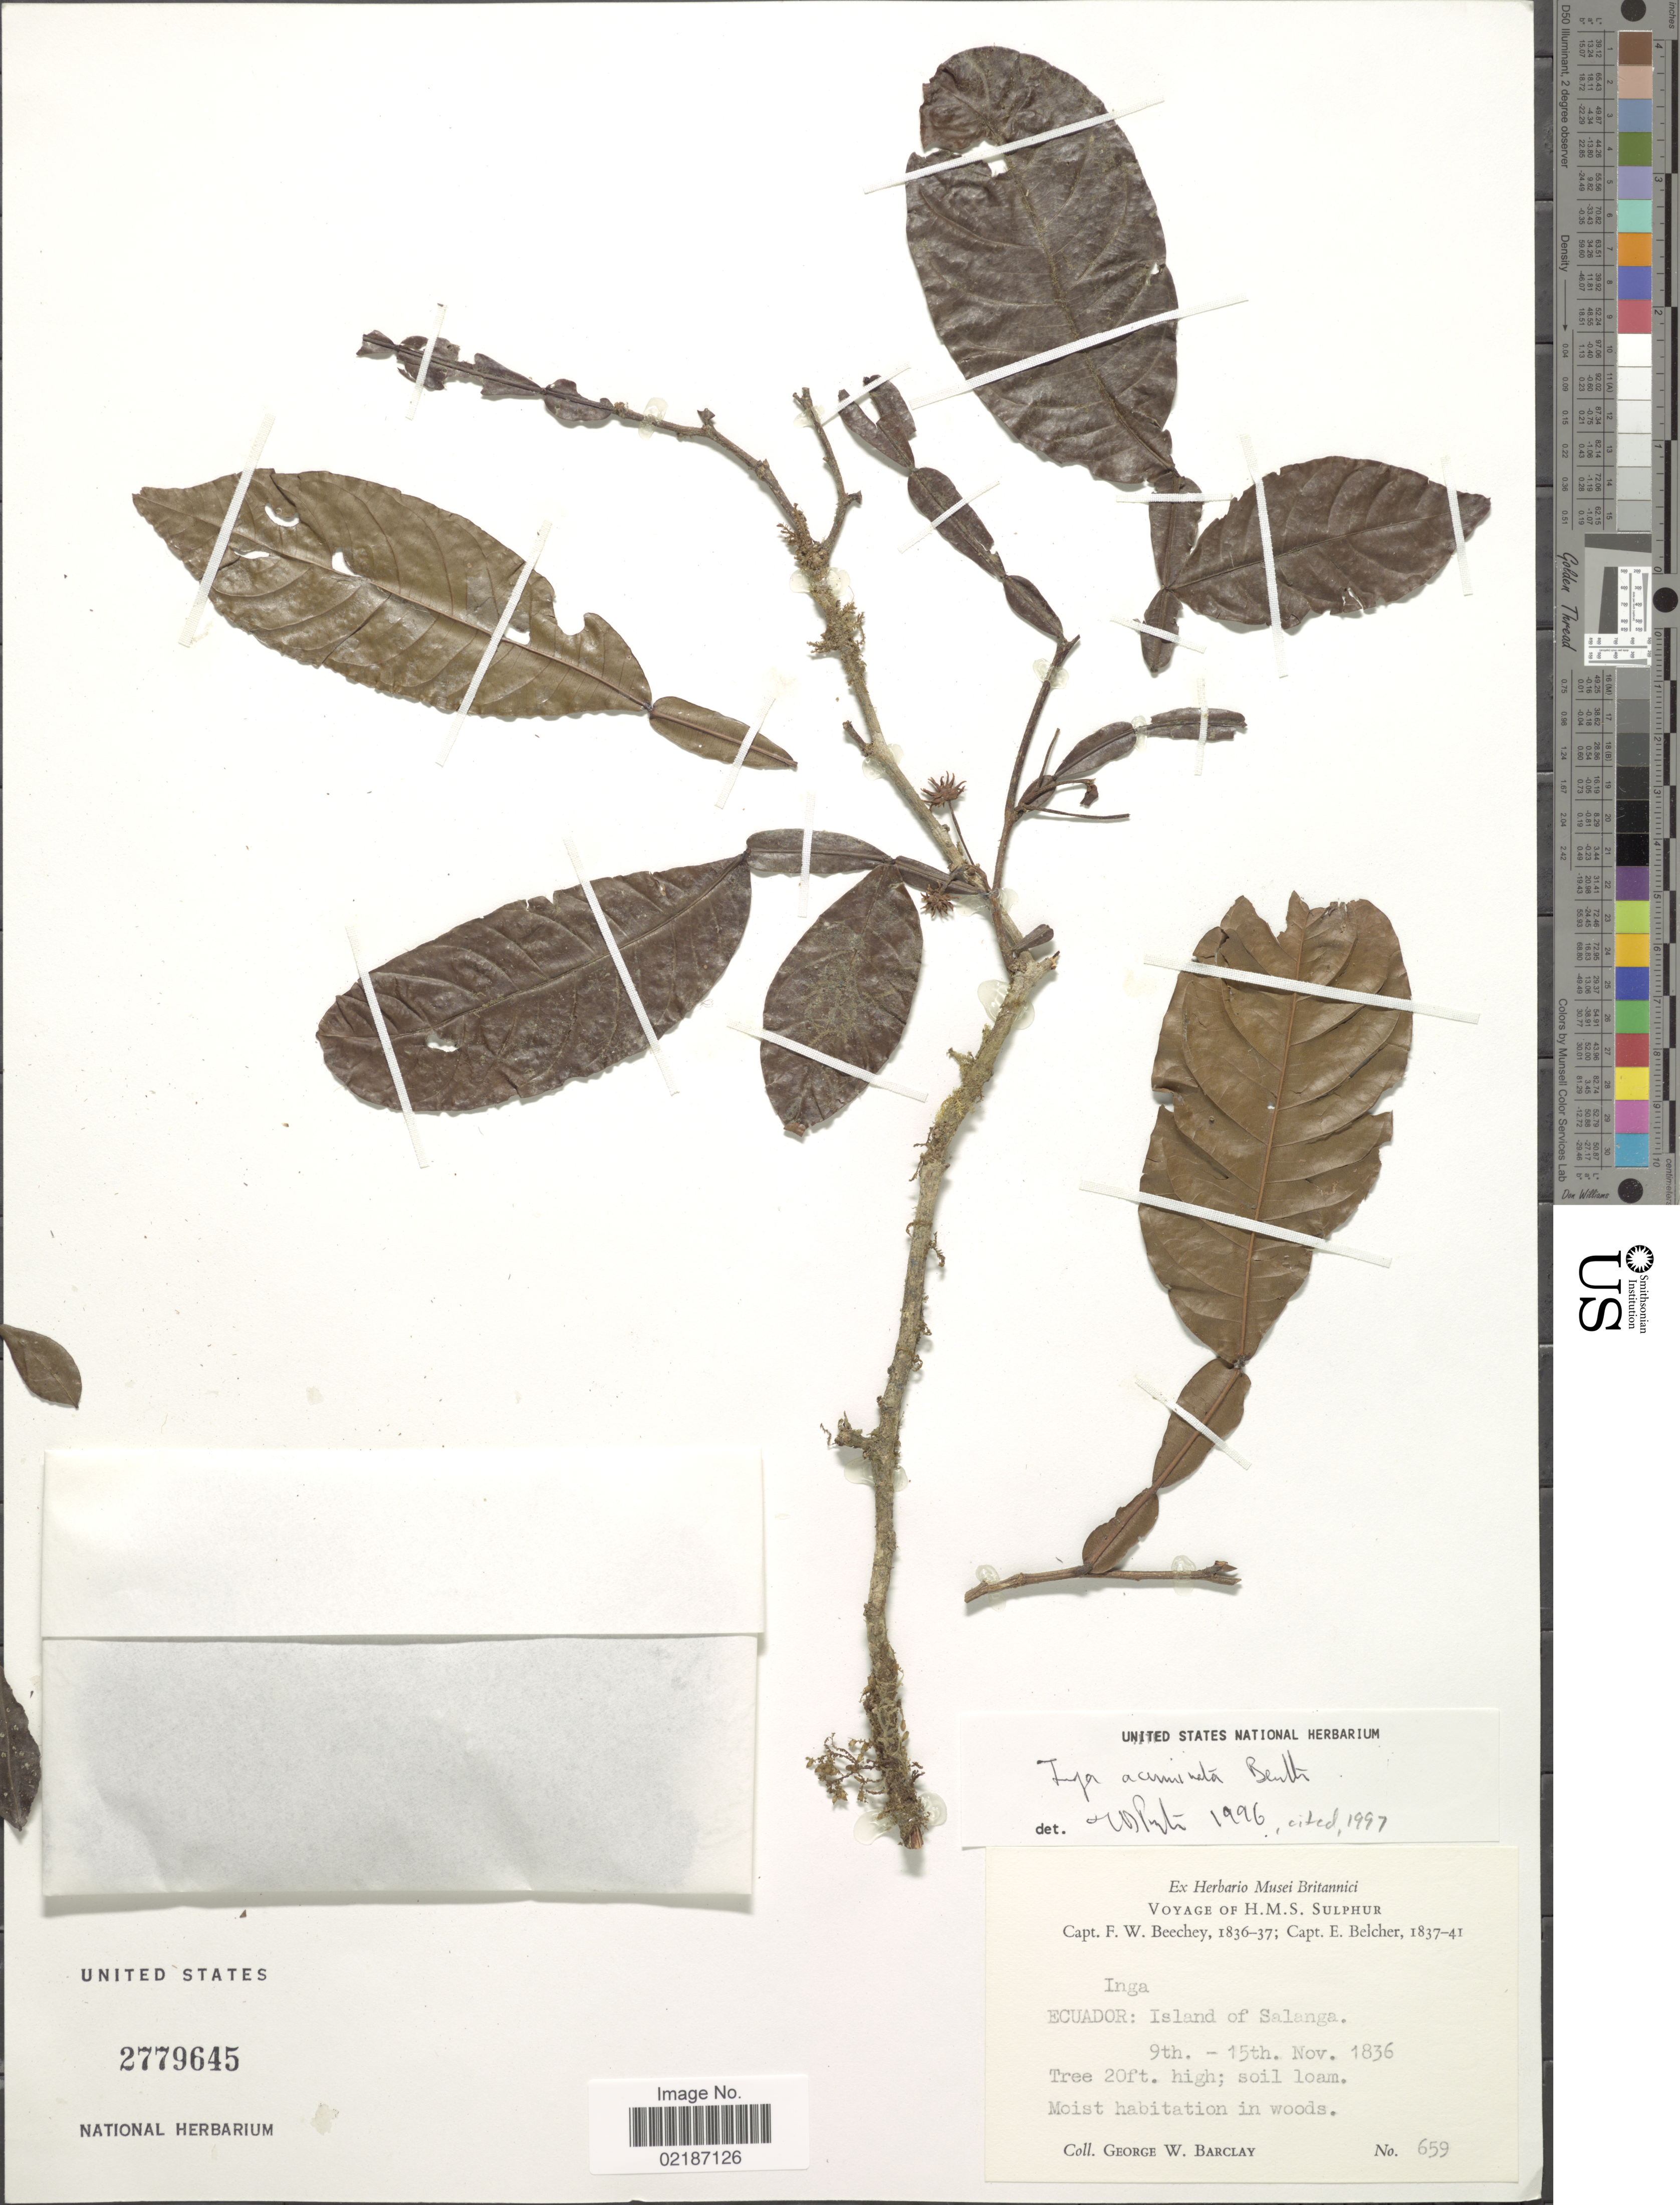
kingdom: Plantae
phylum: Tracheophyta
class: Magnoliopsida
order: Fabales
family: Fabaceae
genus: Inga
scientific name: Inga acuminata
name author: Benth.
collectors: G. W. Barclay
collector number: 659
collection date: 1836-11-15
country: Ecuador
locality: Island of Salanga, moist habitation in woods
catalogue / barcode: US 2779645